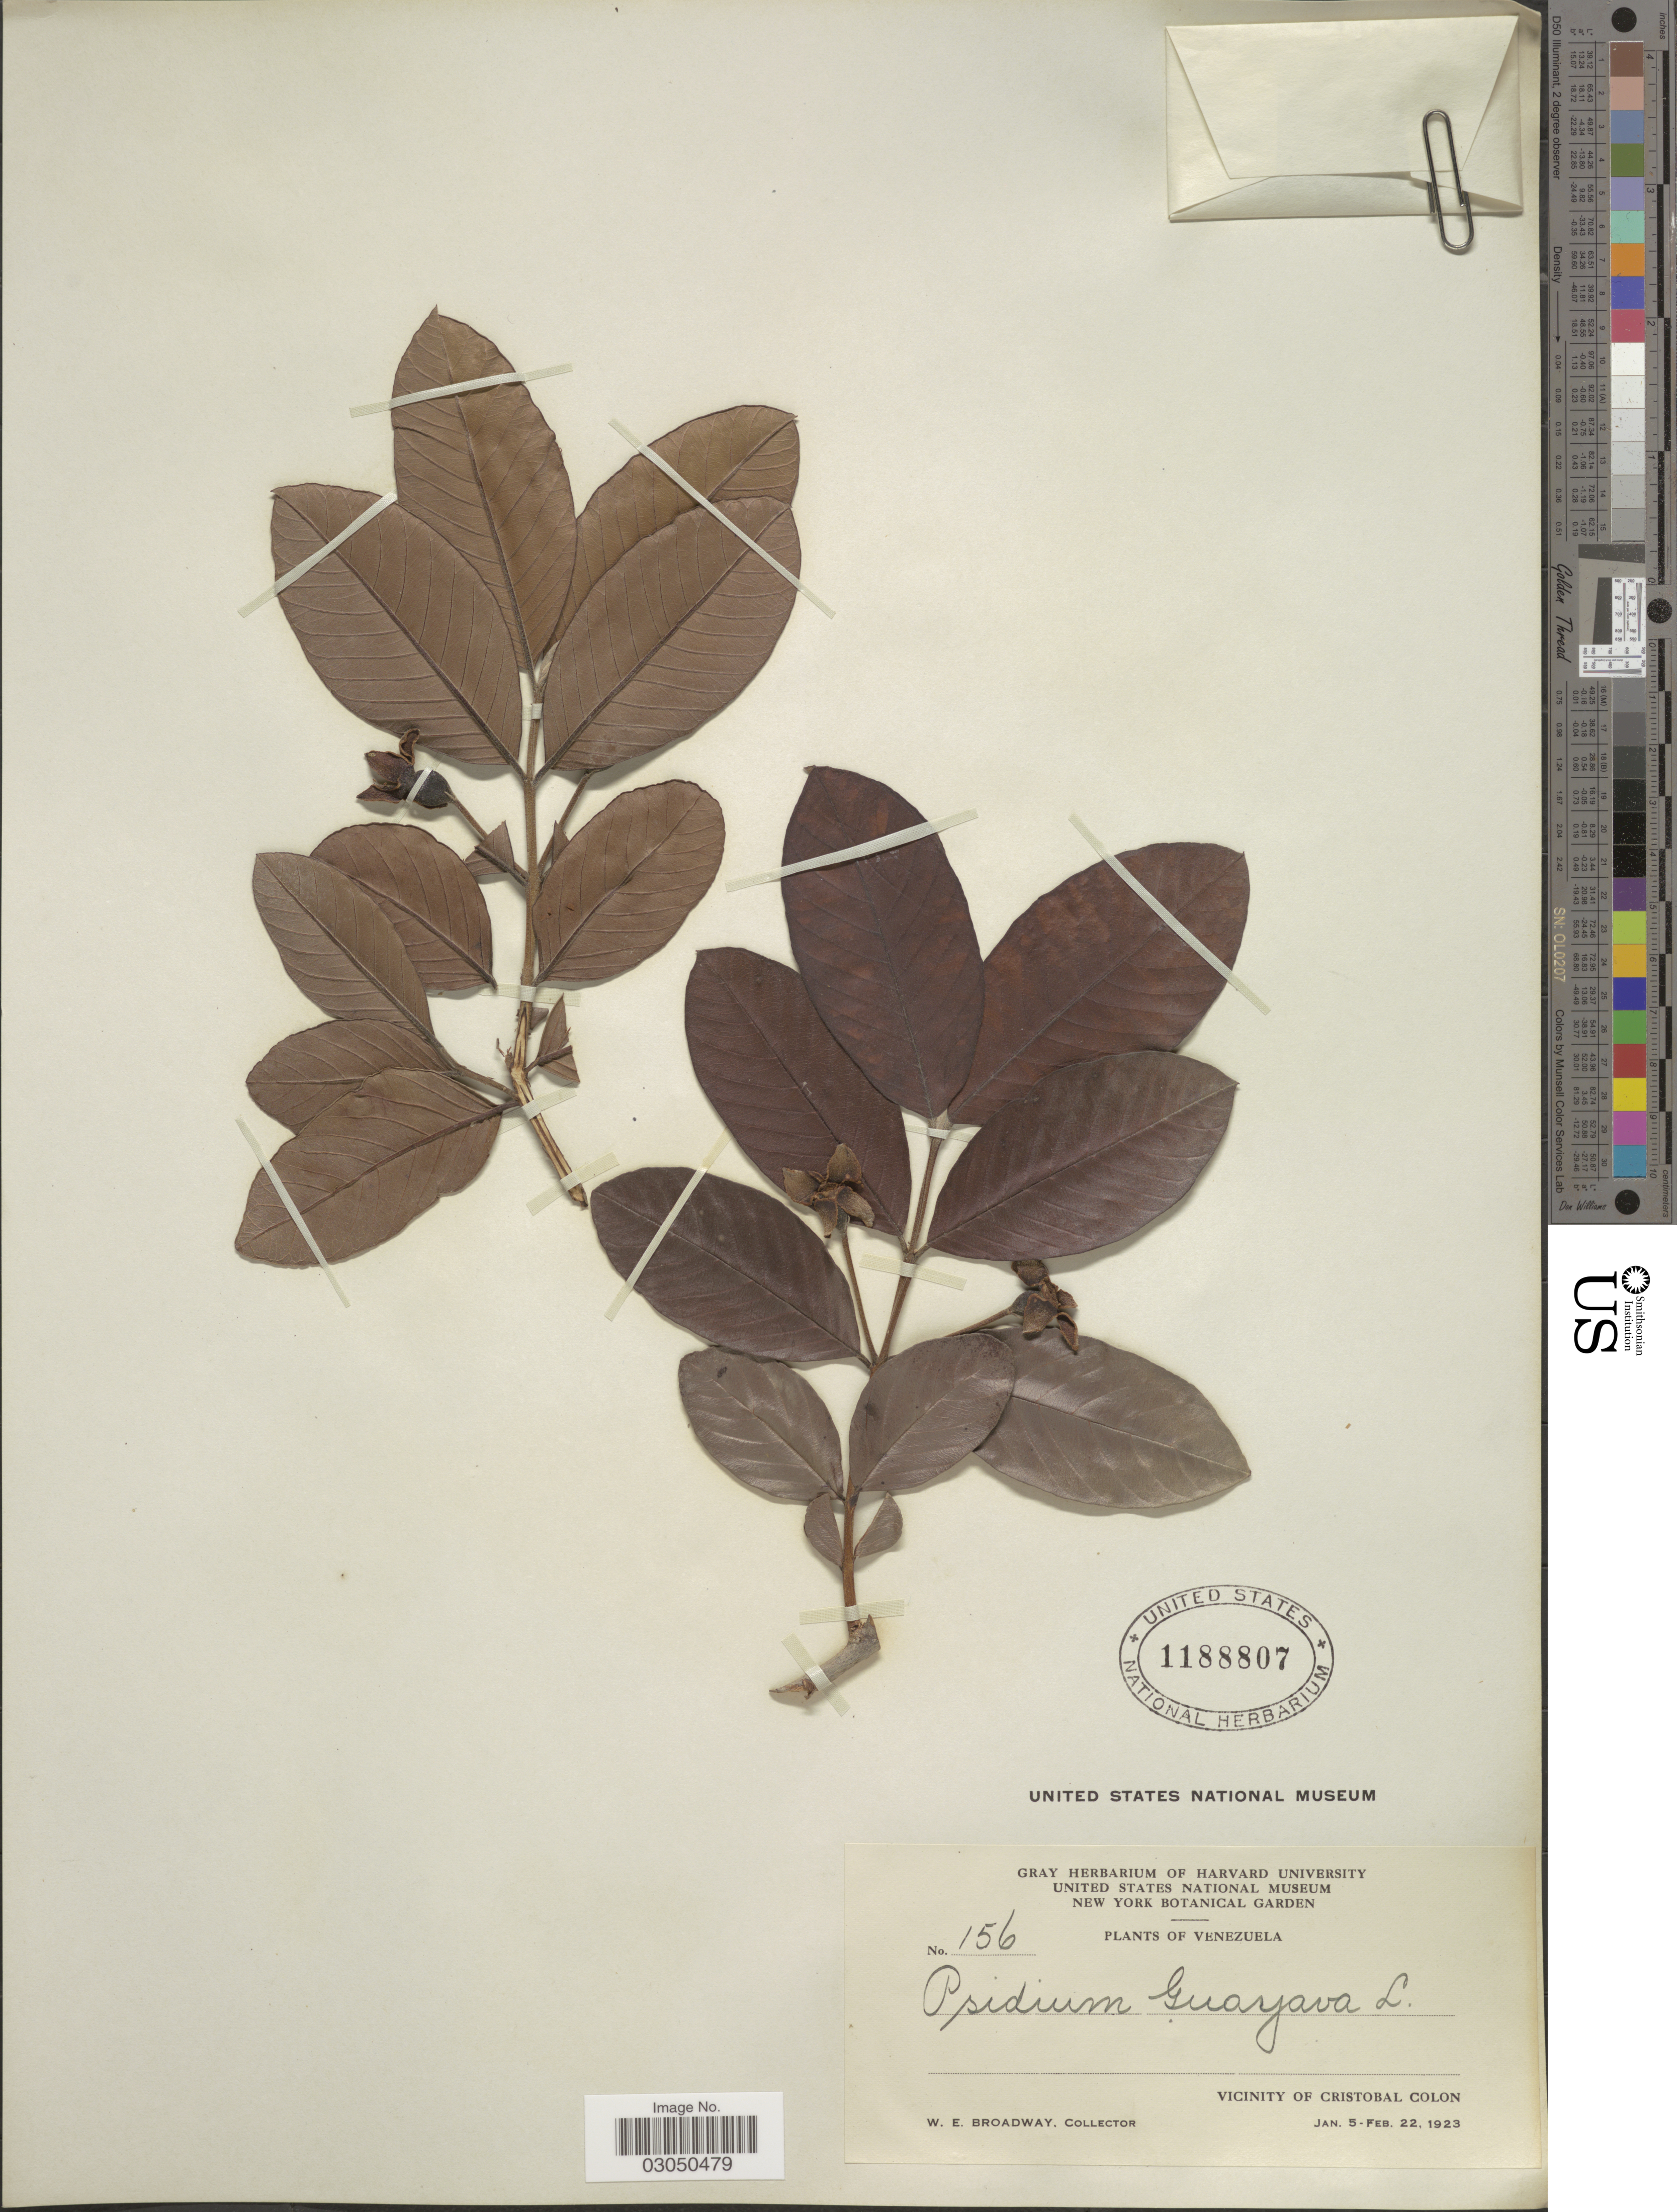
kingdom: Plantae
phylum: Tracheophyta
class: Magnoliopsida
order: Myrtales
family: Myrtaceae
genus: Psidium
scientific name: Psidium guajava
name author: L.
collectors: W. E. Broadway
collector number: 156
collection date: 1923-01-05/1923-02-22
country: Venezuela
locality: Vicinity of Cristobal Colon.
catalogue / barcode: US 1188807